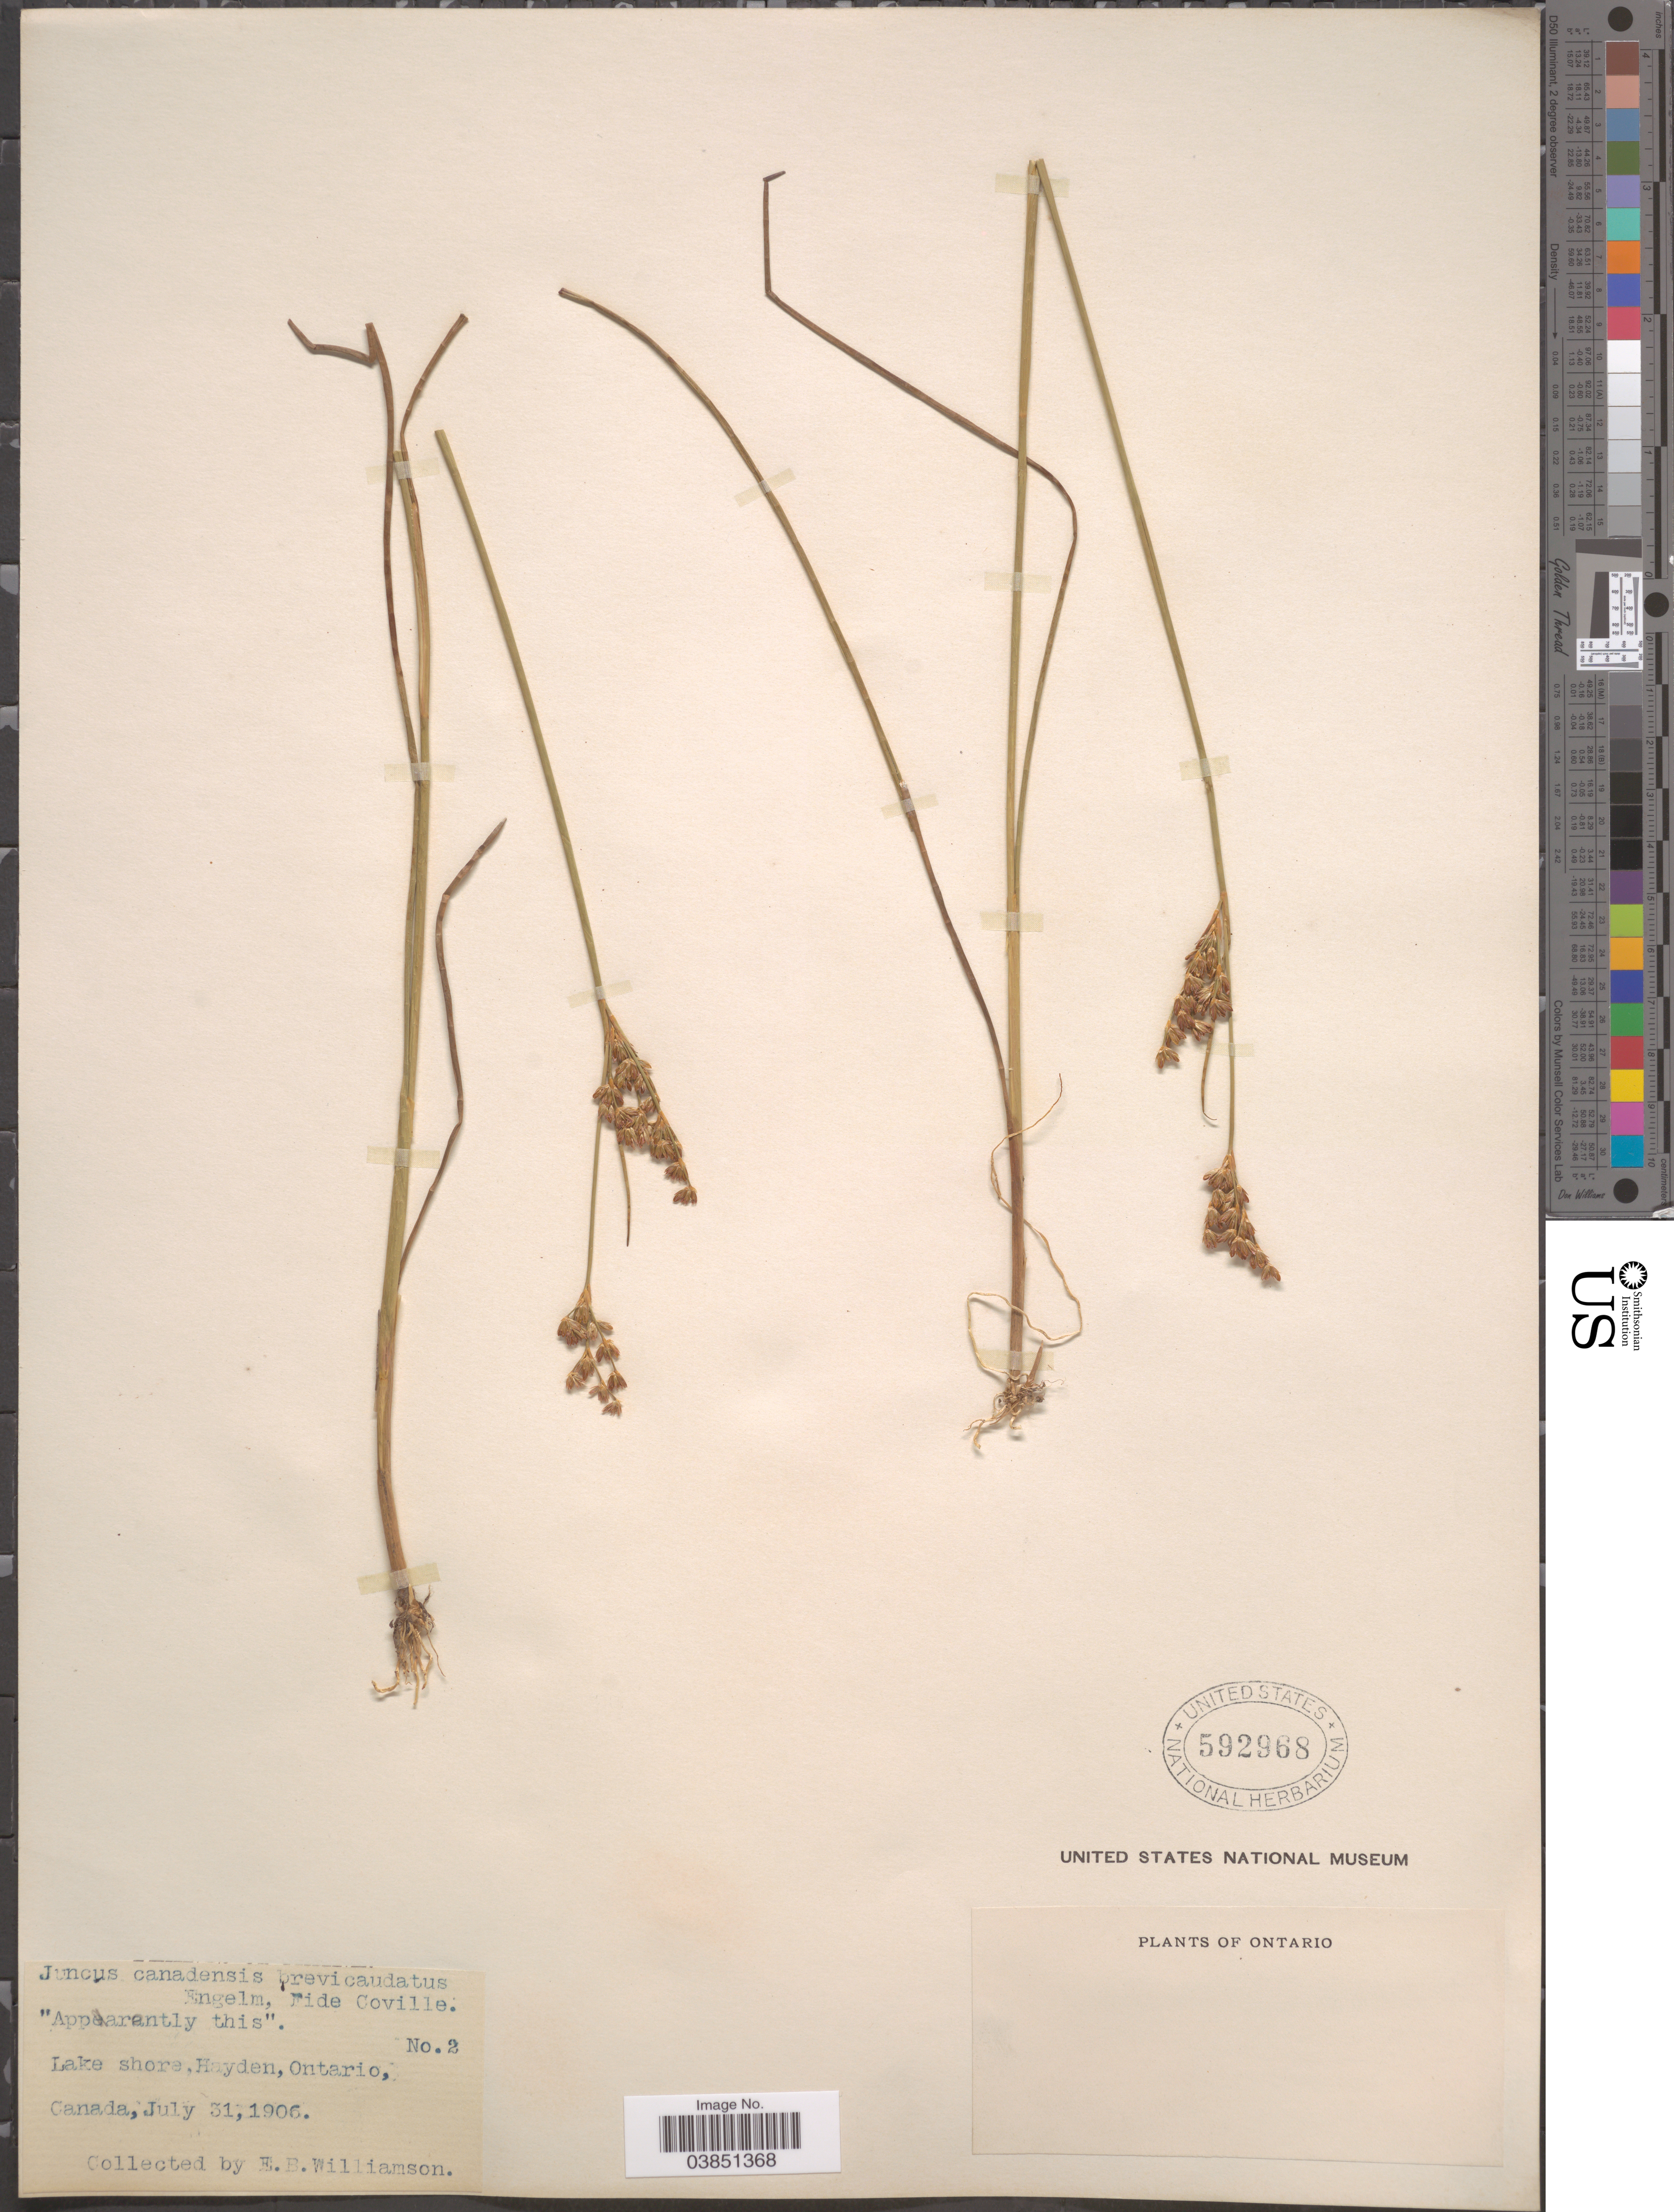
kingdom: Plantae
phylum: Tracheophyta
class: Liliopsida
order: Poales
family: Juncaceae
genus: Juncus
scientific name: Juncus canadensis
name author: J. Gay ex Laharpe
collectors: E. Williamson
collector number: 2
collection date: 1906-07-31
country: Canada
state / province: Ontario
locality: Lake shore, Hayden.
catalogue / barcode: US 592968